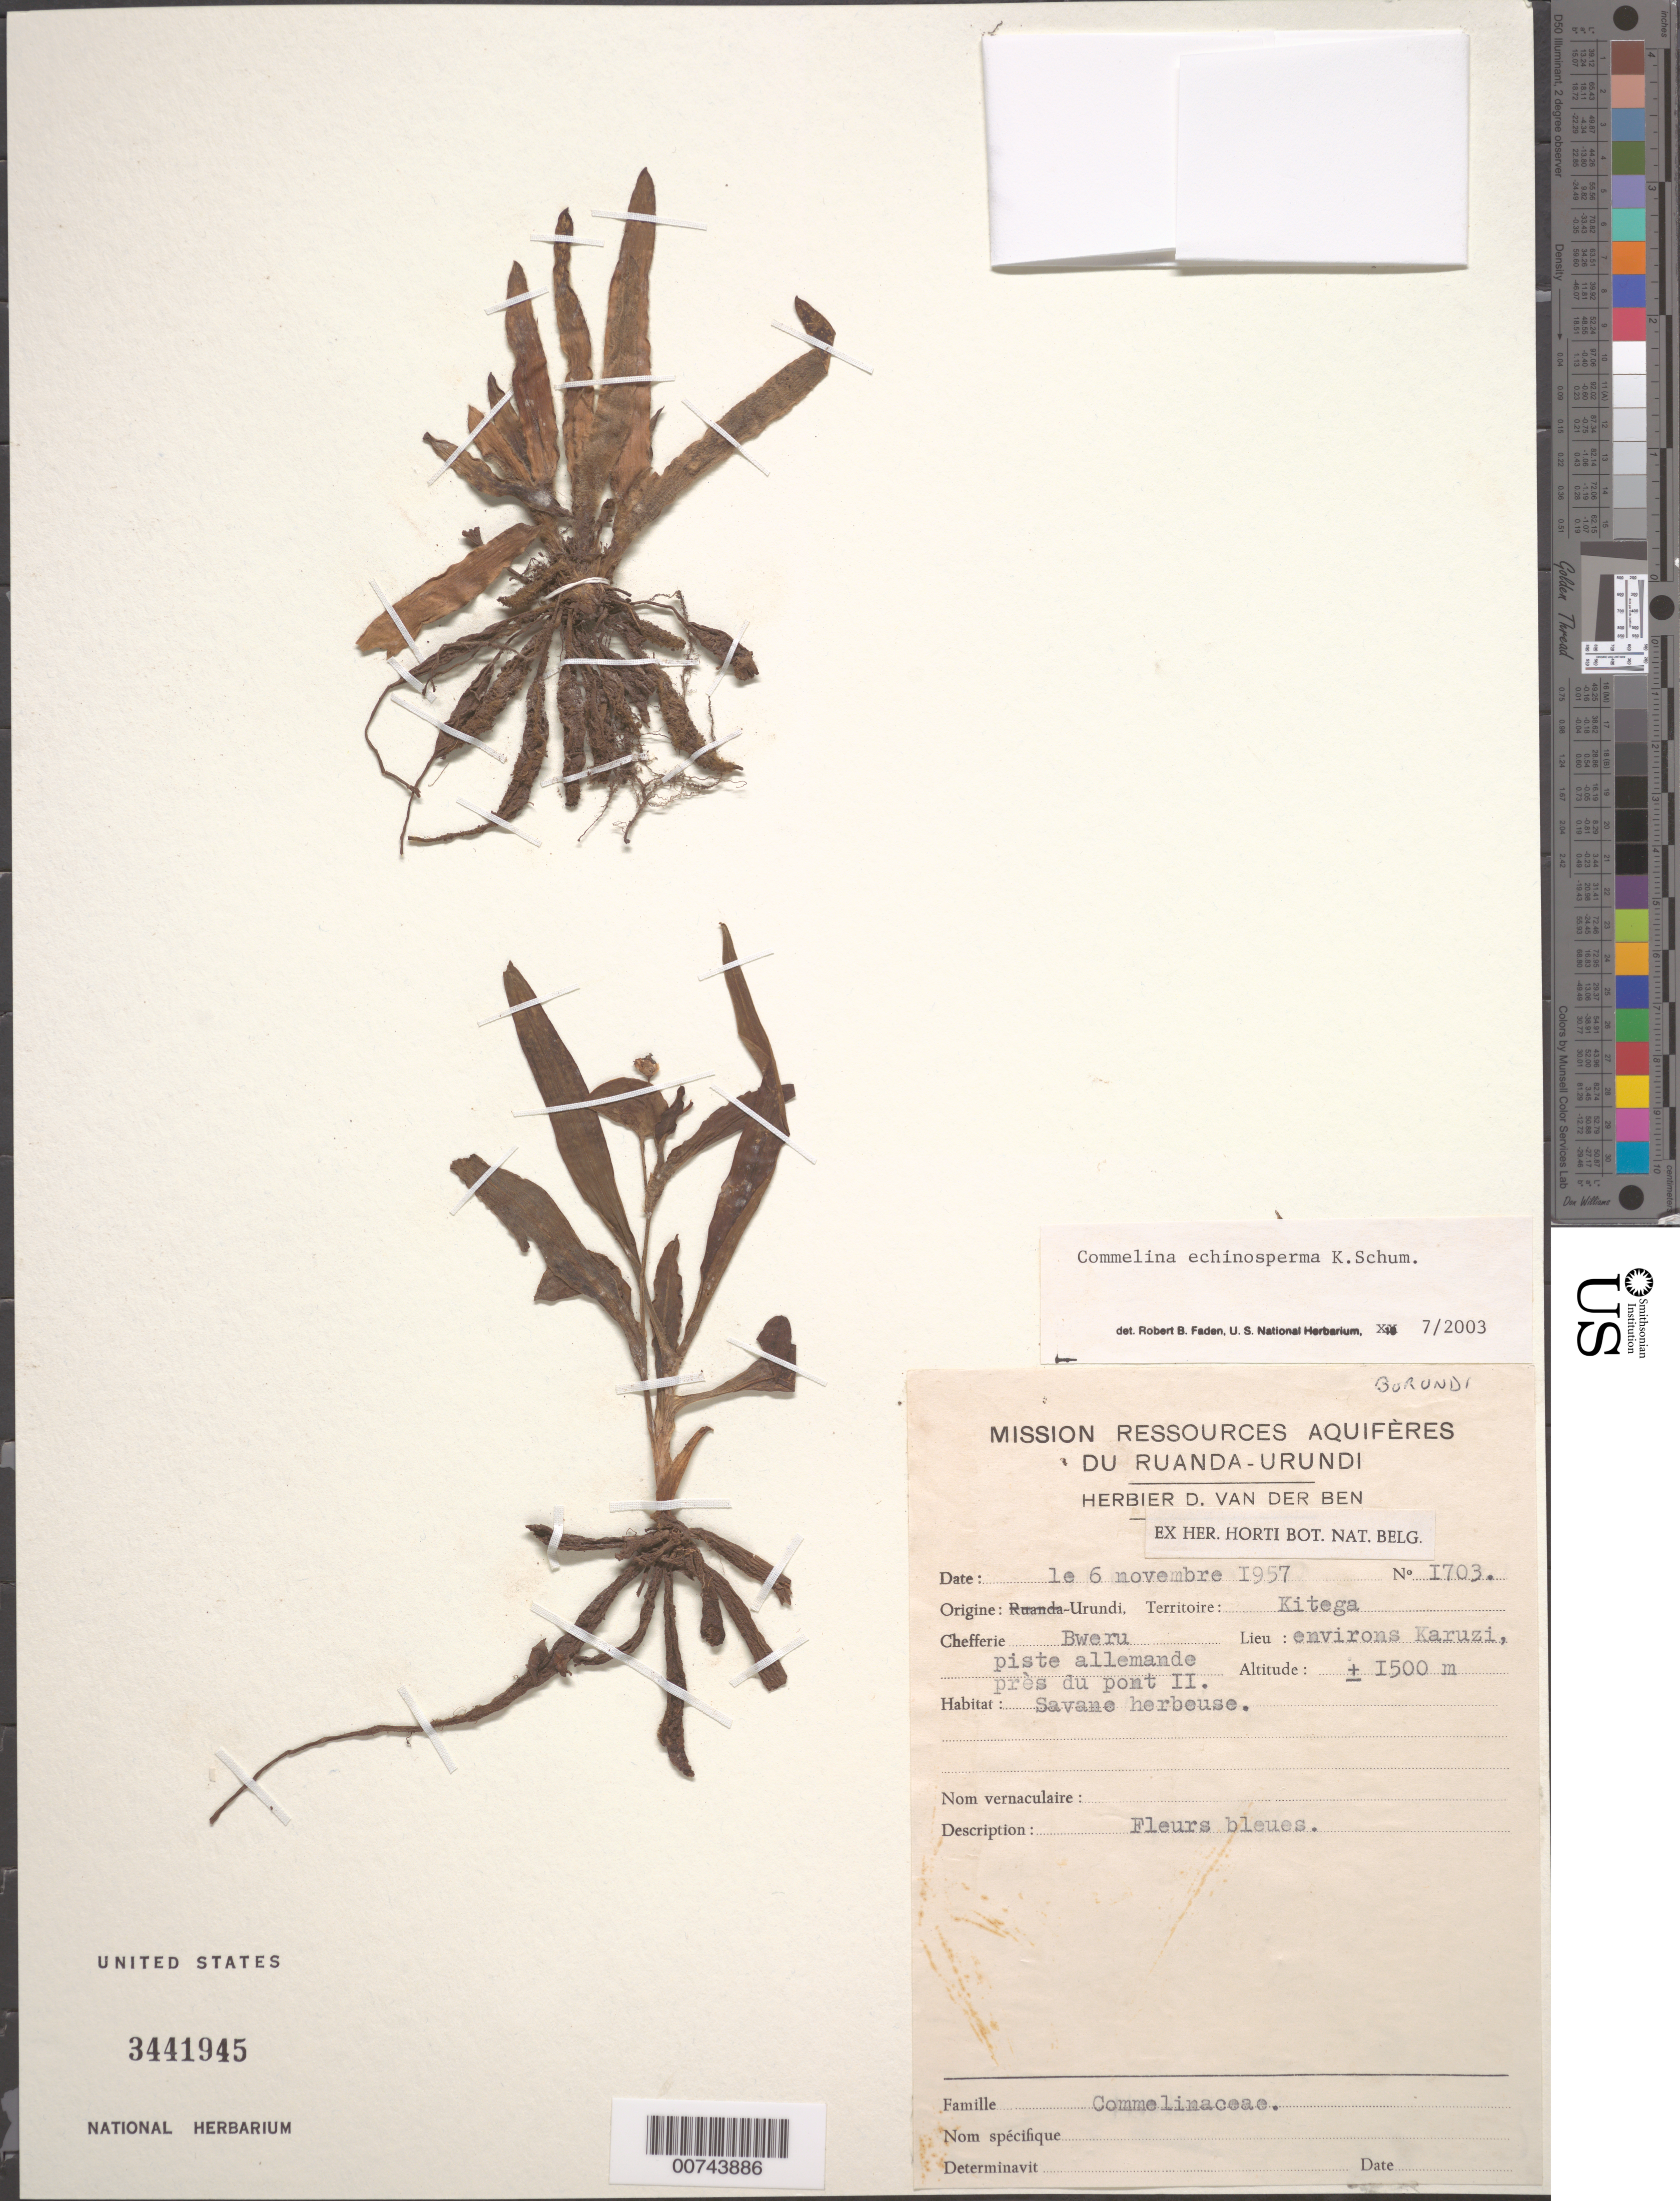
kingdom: Plantae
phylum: Tracheophyta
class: Liliopsida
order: Commelinales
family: Commelinaceae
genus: Commelina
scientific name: Commelina echinosperma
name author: K. Schum.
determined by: Faden, Robert B., (US), Smithsonian Institution - National Museum of Natural History (UNITED STATES)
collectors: D. Van Der Ben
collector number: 1703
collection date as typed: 06 Nov 1957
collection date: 1957-11-06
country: Burundi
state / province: Ruyigi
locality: Bweru.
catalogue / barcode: US 3441945